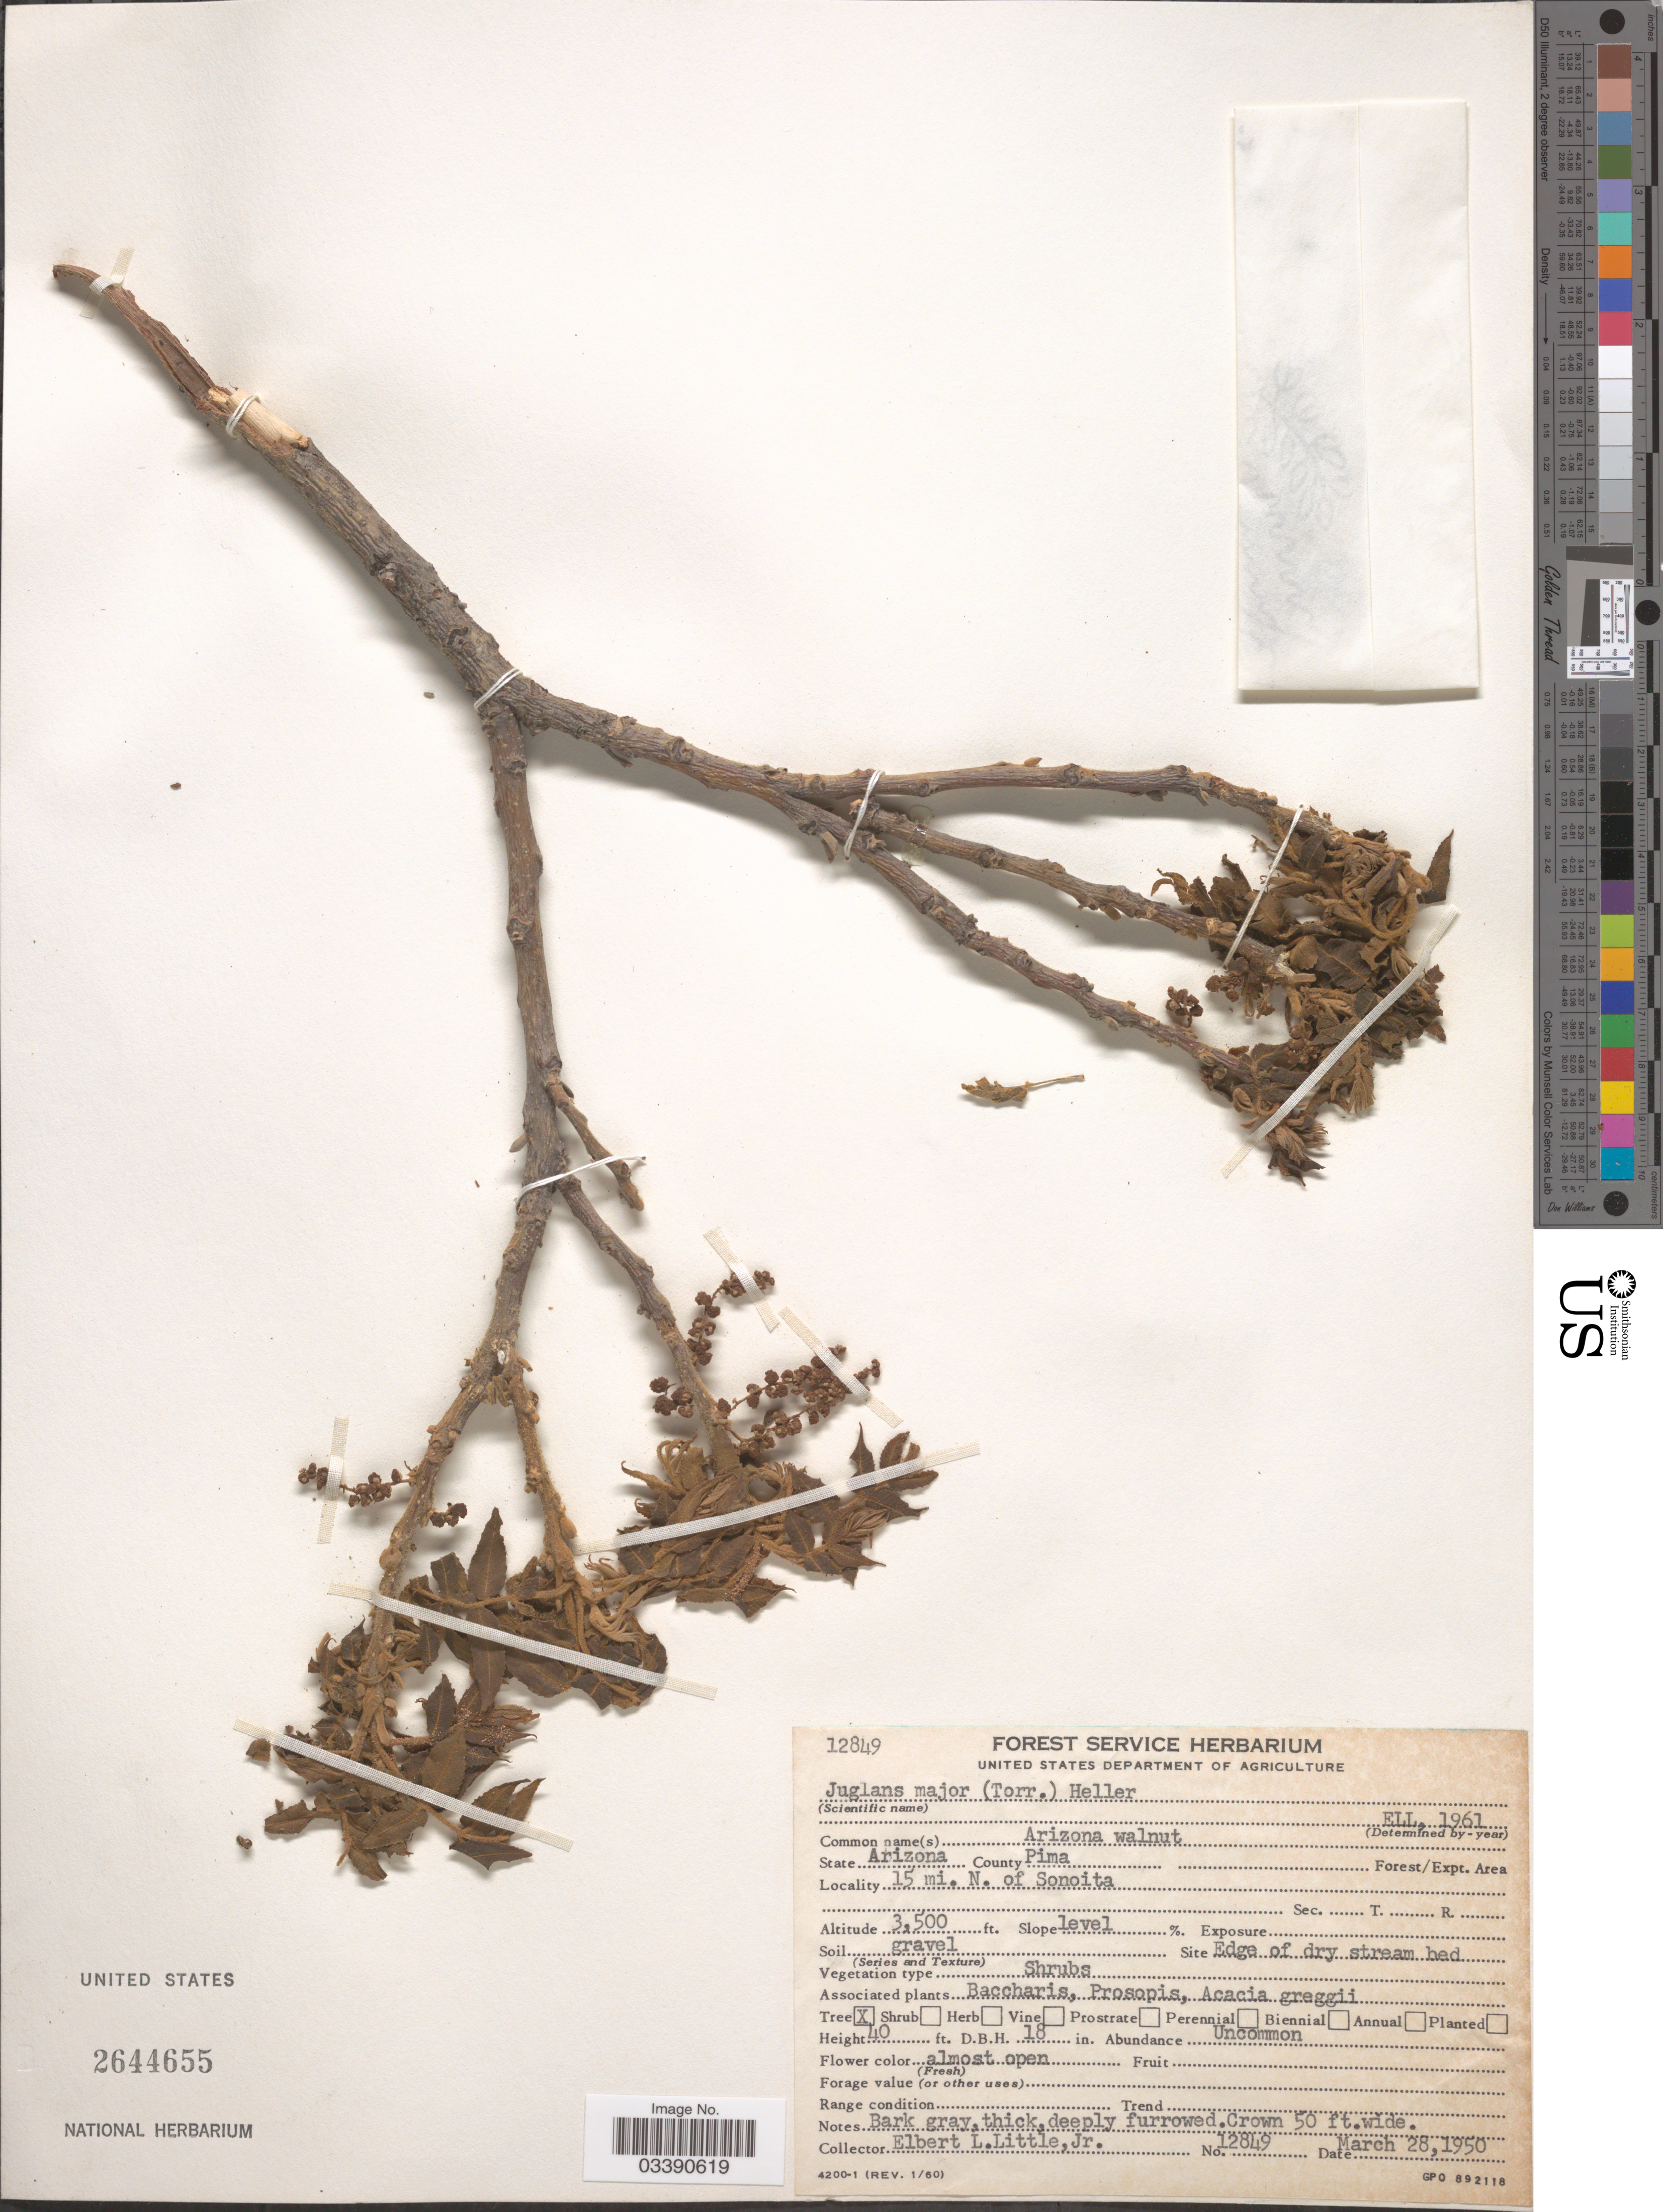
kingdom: Plantae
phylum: Tracheophyta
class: Magnoliopsida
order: Fagales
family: Juglandaceae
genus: Juglans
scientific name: Juglans major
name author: (Torr.) A. Heller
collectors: E. L. Little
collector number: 12849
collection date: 1950-03-28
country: United States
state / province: Arizona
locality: County Pima. 15 mi. N. of Sonoita.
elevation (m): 1067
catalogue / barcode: US 2644655